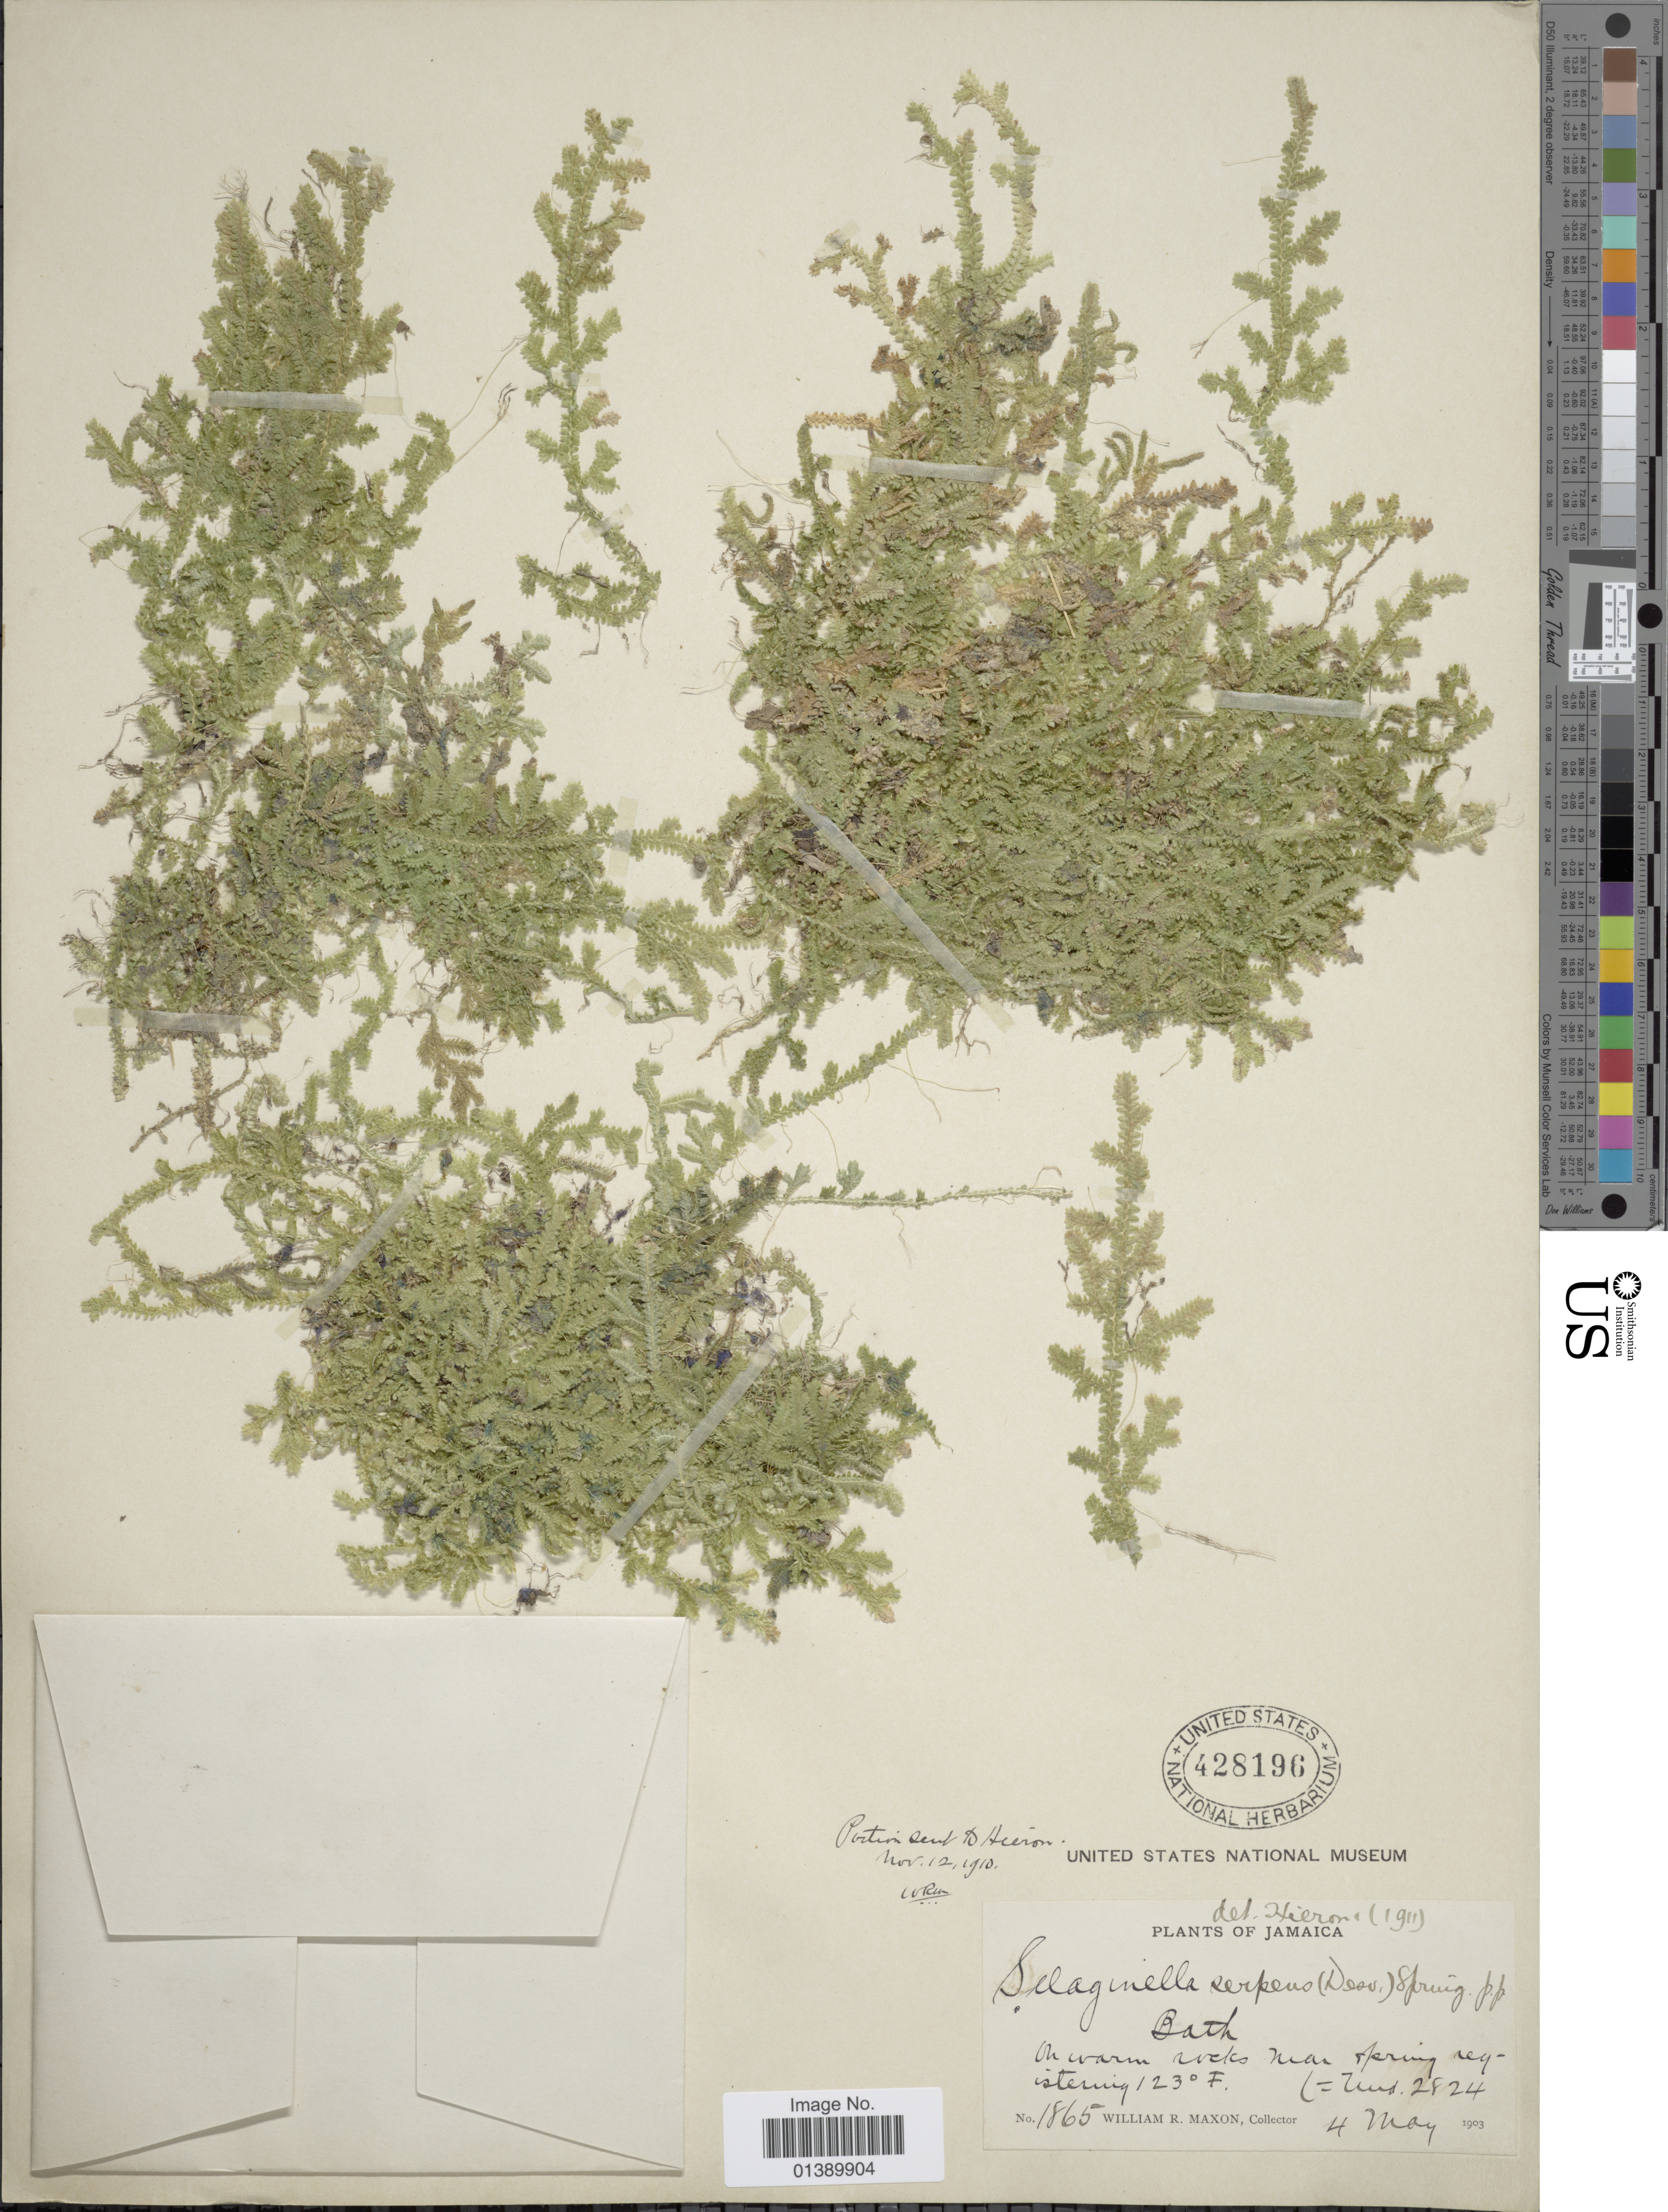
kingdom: Plantae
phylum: Tracheophyta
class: Lycopodiopsida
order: Selaginellales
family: Selaginellaceae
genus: Selaginella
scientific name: Selaginella serpens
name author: (Desv. ex Poir.) Spring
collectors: W. R. Maxon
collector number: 1865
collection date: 1903-05-04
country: Jamaica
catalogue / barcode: US 428196